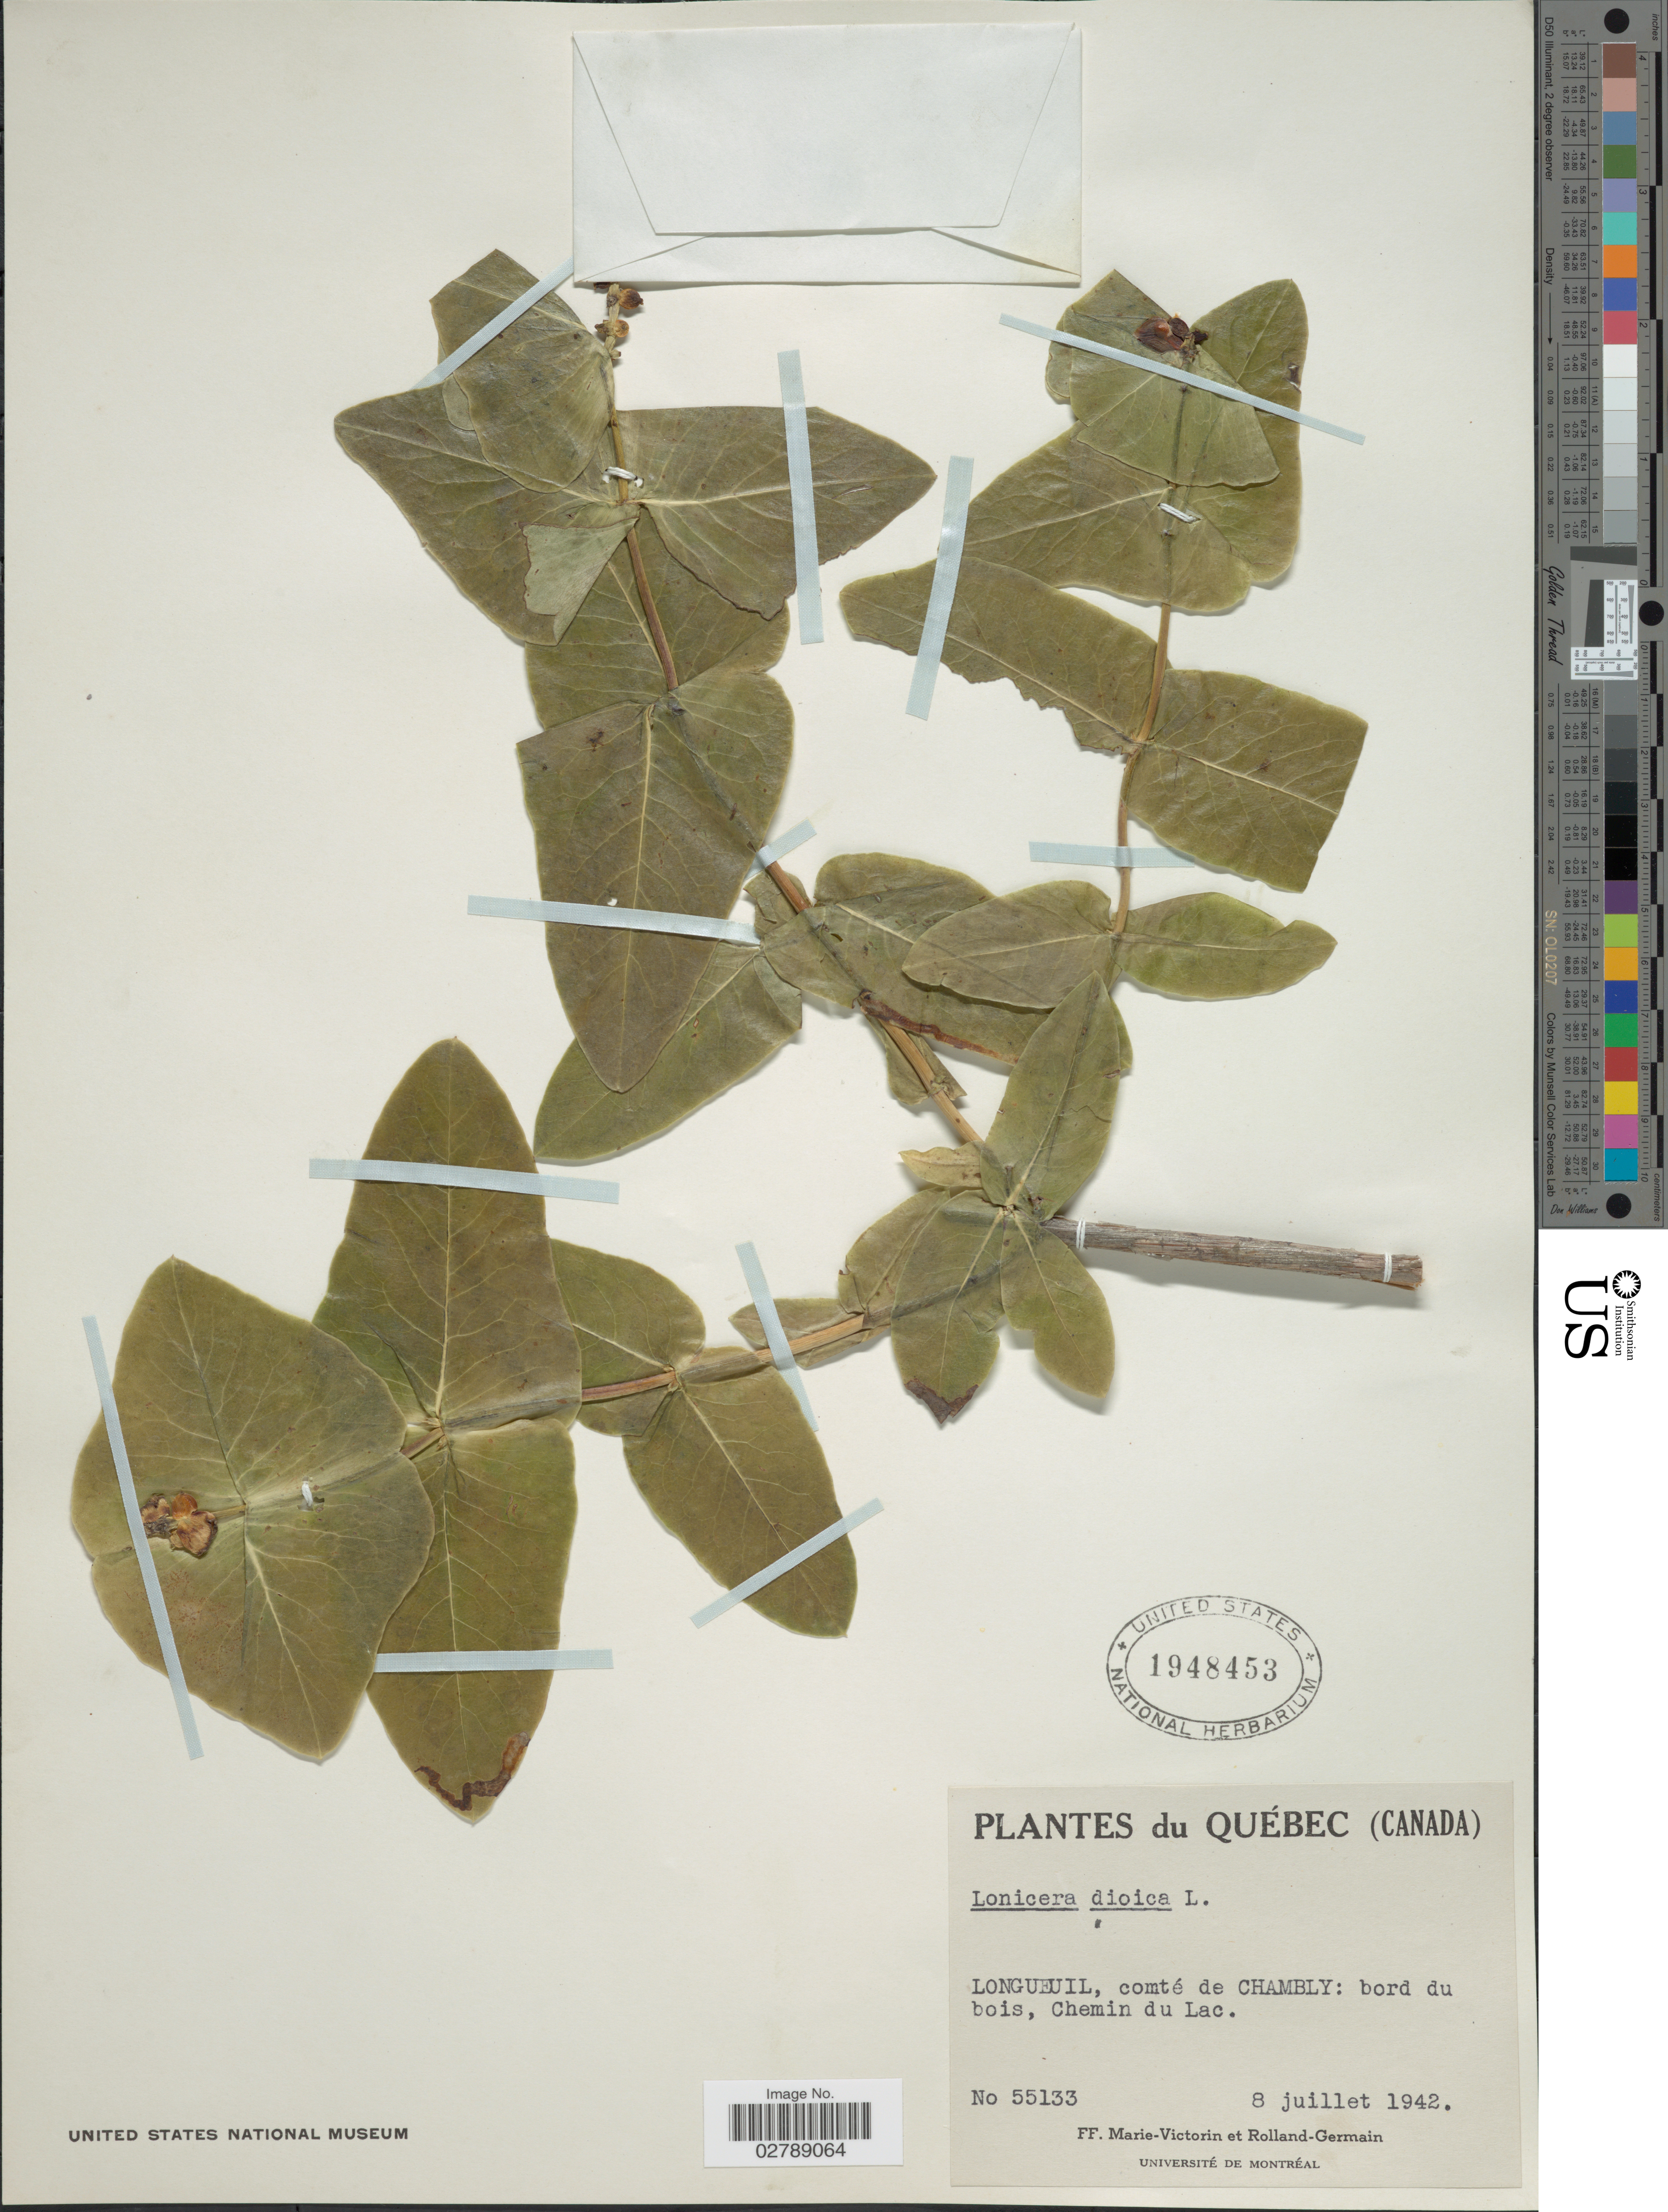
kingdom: Plantae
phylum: Tracheophyta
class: Magnoliopsida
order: Dipsacales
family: Caprifoliaceae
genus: Lonicera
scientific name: Lonicera dioica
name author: L.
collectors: F. Marie-Victorin & Rolland-Germain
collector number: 55133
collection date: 1942-07-08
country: Canada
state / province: Quebec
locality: Longueuil, comté de Chambly: bord du bois, Chemin du Lac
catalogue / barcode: US 1948453